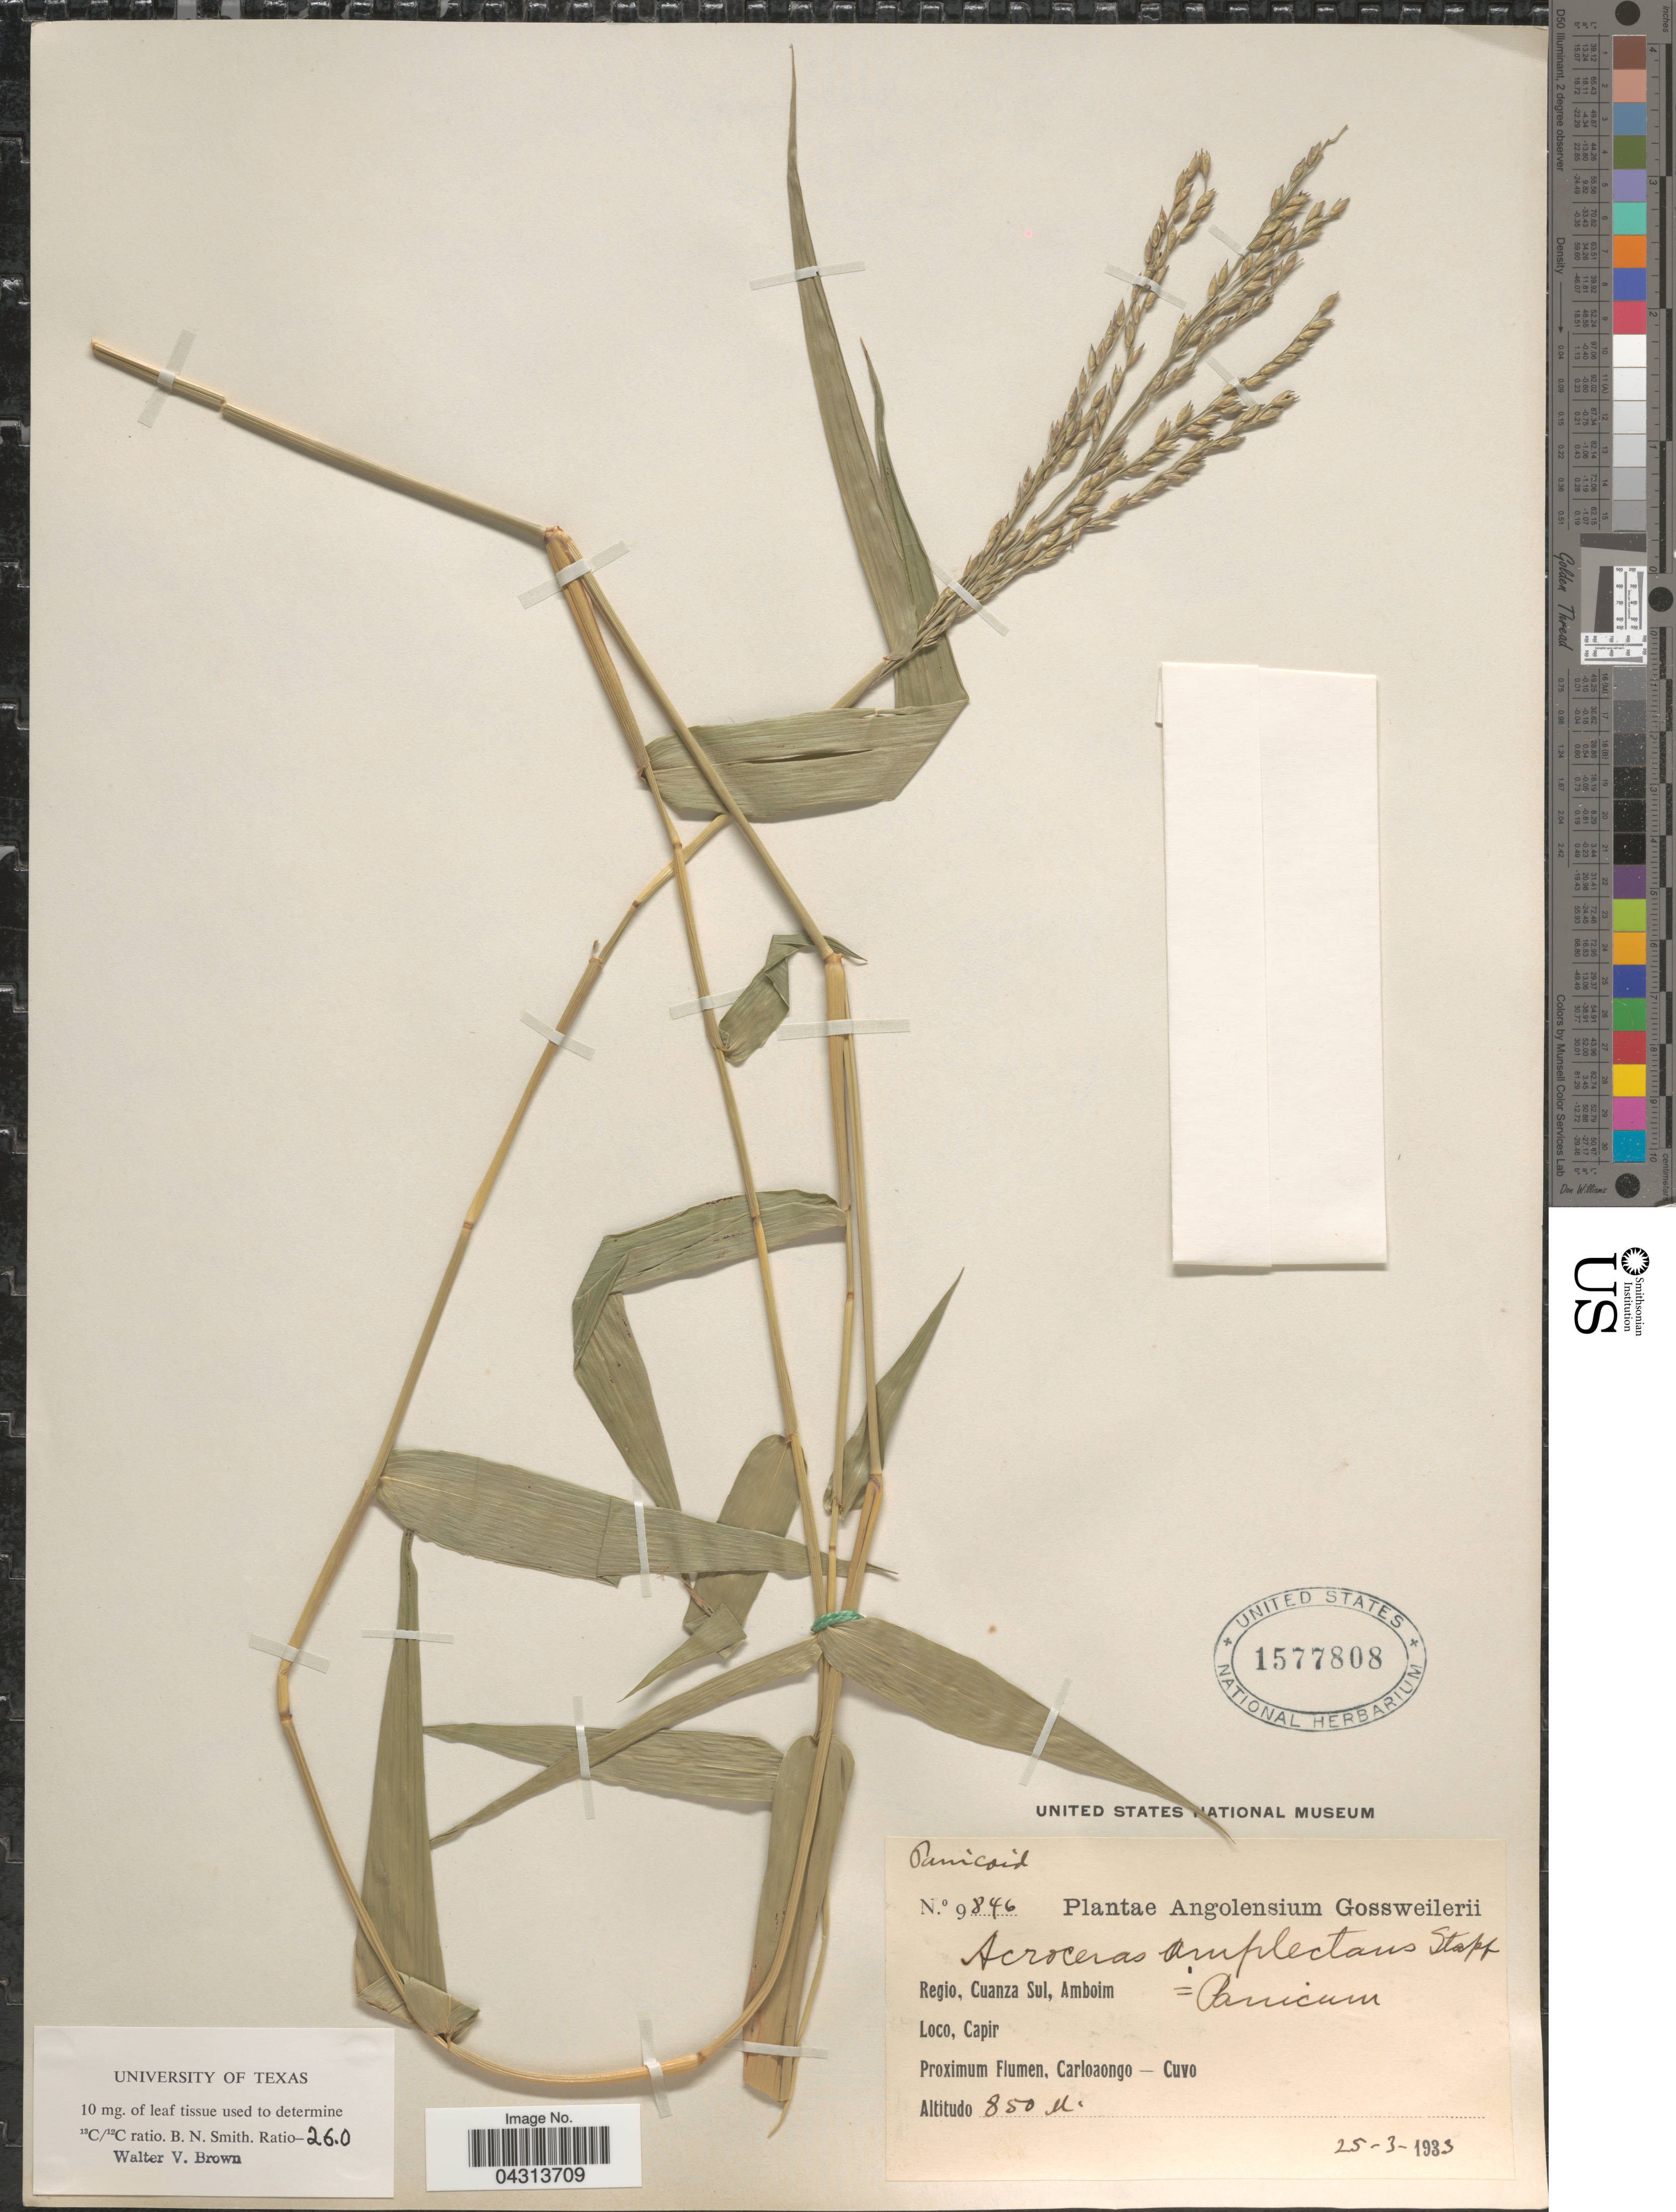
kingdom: Plantae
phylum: Tracheophyta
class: Liliopsida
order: Poales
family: Poaceae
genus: Acroceras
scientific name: Acroceras amplectens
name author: Stapf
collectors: -. Gossweiler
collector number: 9846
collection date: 1933-03-25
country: Angola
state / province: Cuanza Sul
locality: Angolensium. Regio, Cuanza Sul, Amboim. Loco, Capir. Proximum Flumen, Carloaongo - Cuvo.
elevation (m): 850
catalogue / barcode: US 1577808